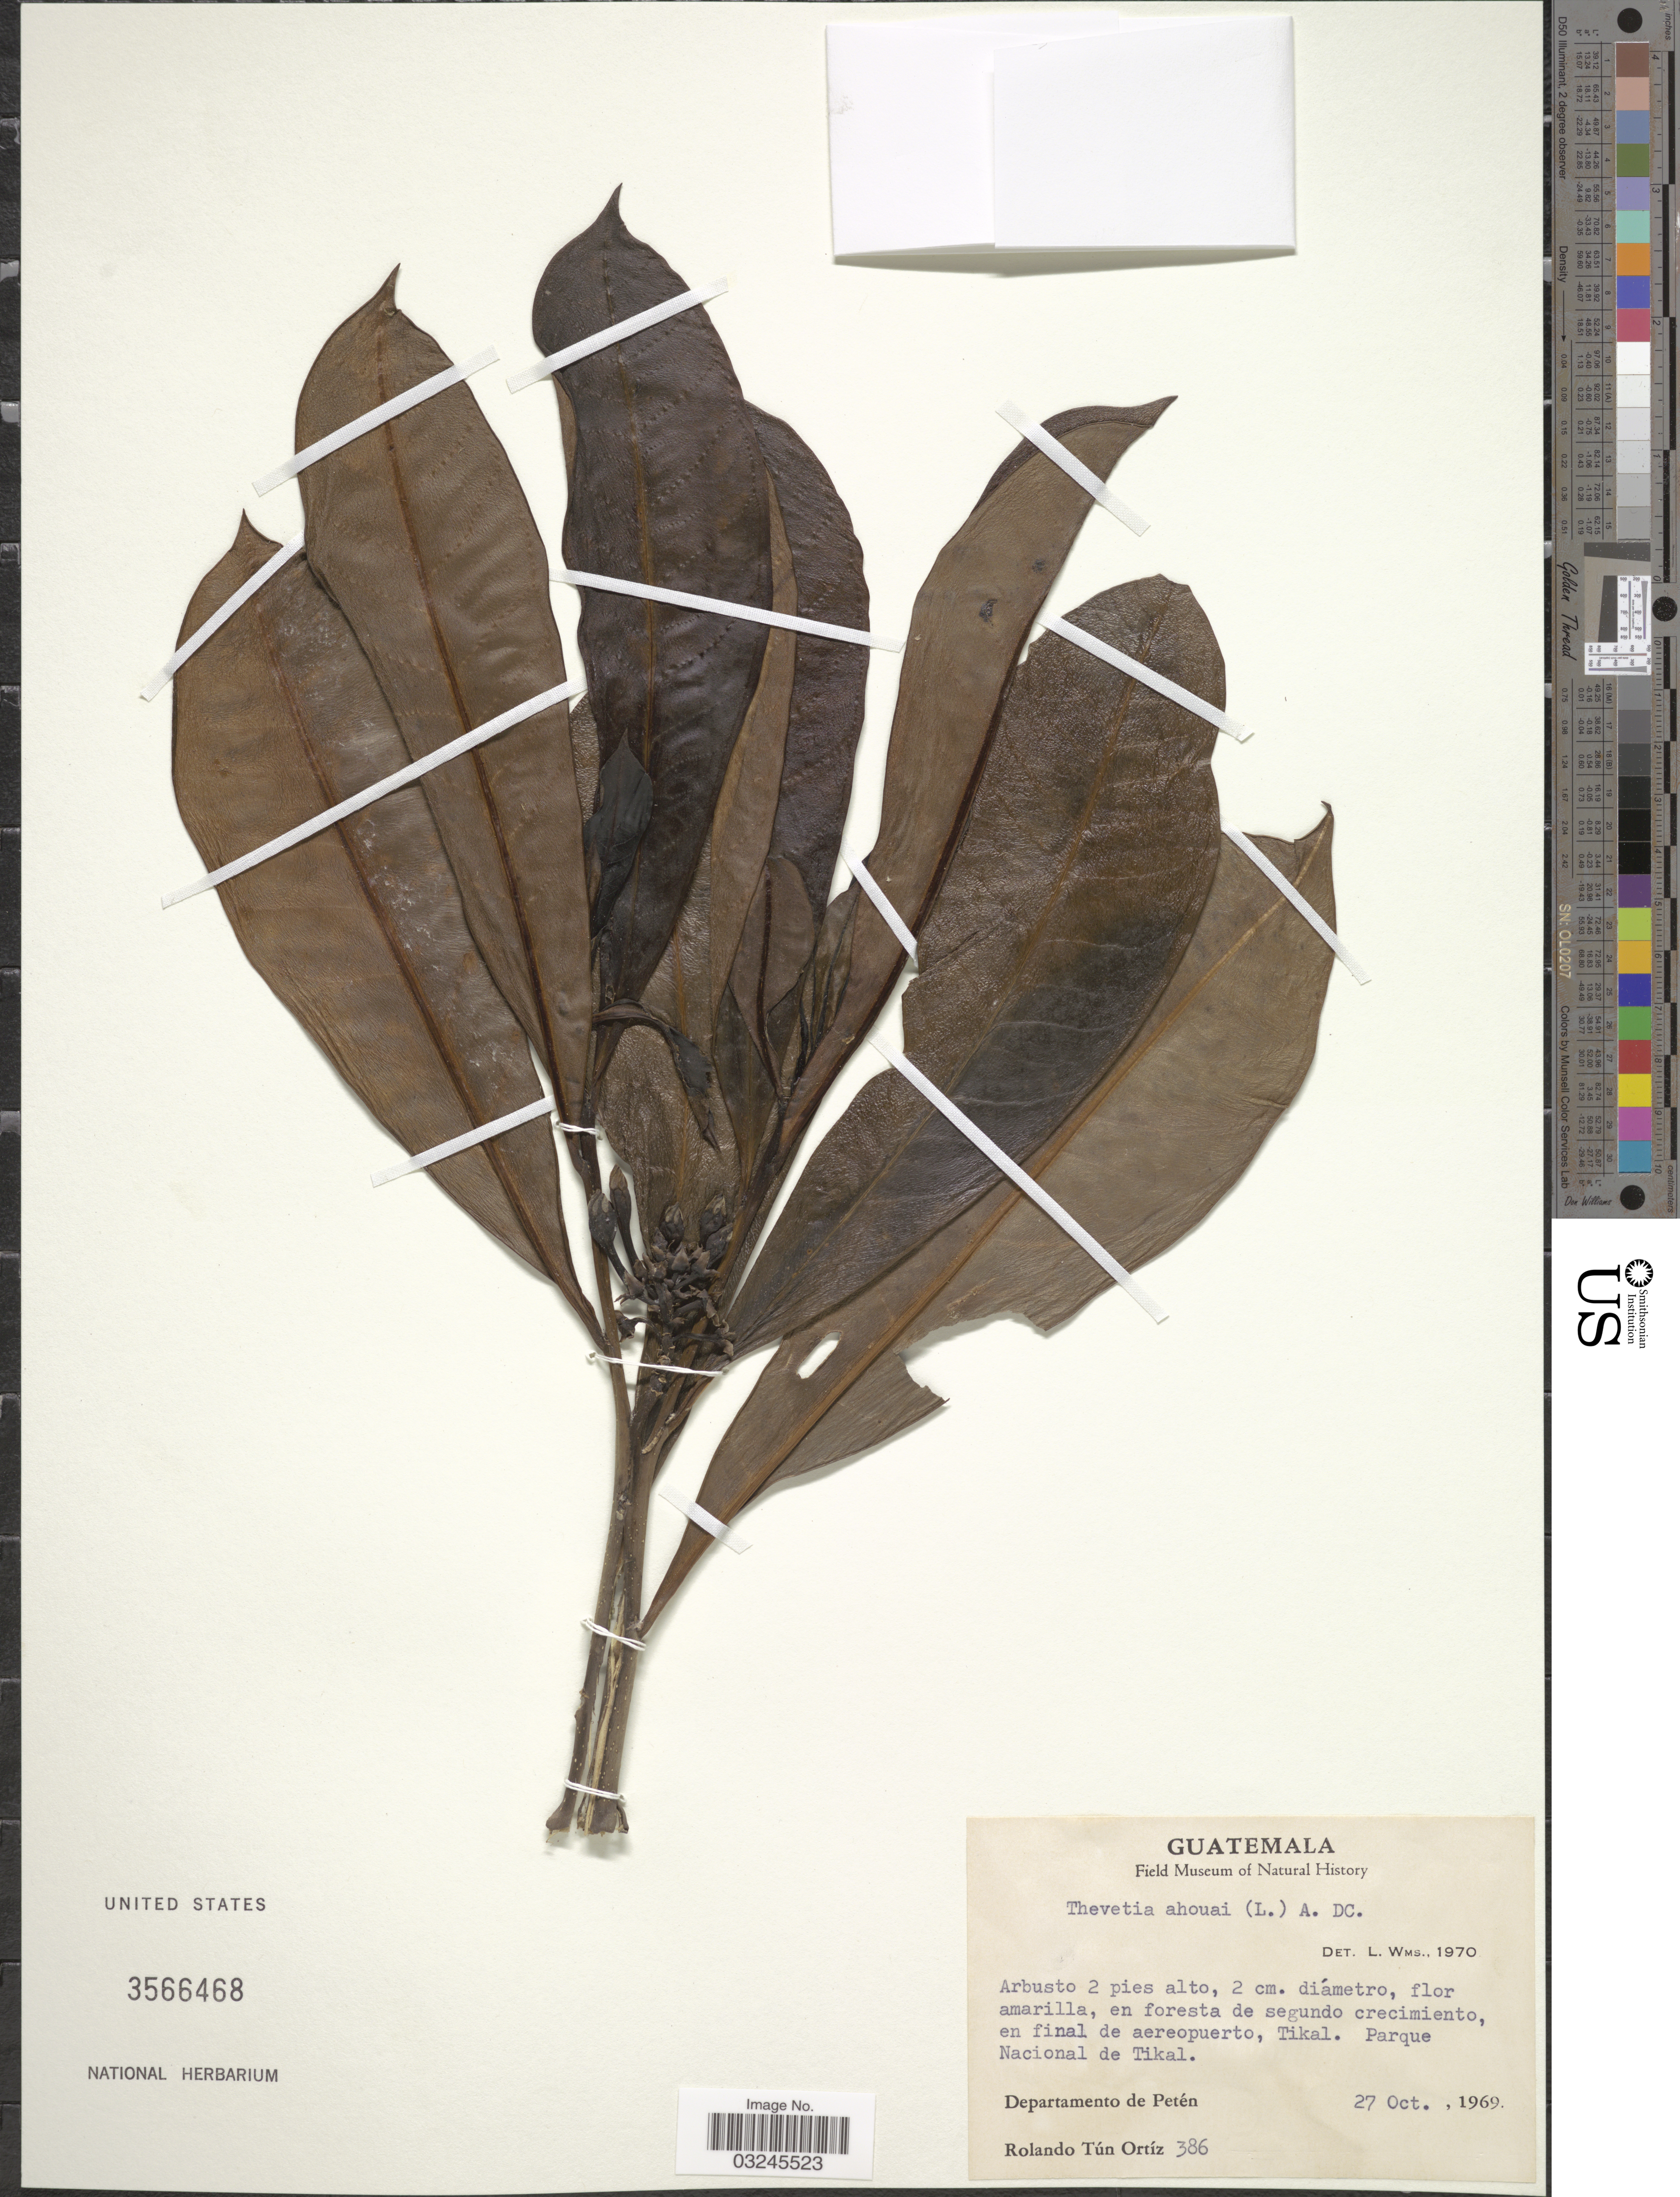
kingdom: Plantae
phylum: Tracheophyta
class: Magnoliopsida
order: Gentianales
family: Apocynaceae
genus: Thevetia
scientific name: Thevetia ahouai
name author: (L.) A. DC.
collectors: R. Ortiz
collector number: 386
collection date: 1969-10-27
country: Guatemala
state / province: El Petén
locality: En final de aereopuerto, Tikal. Parque Nacional de Tikal. Departamento de Petén.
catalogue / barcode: US 3566468